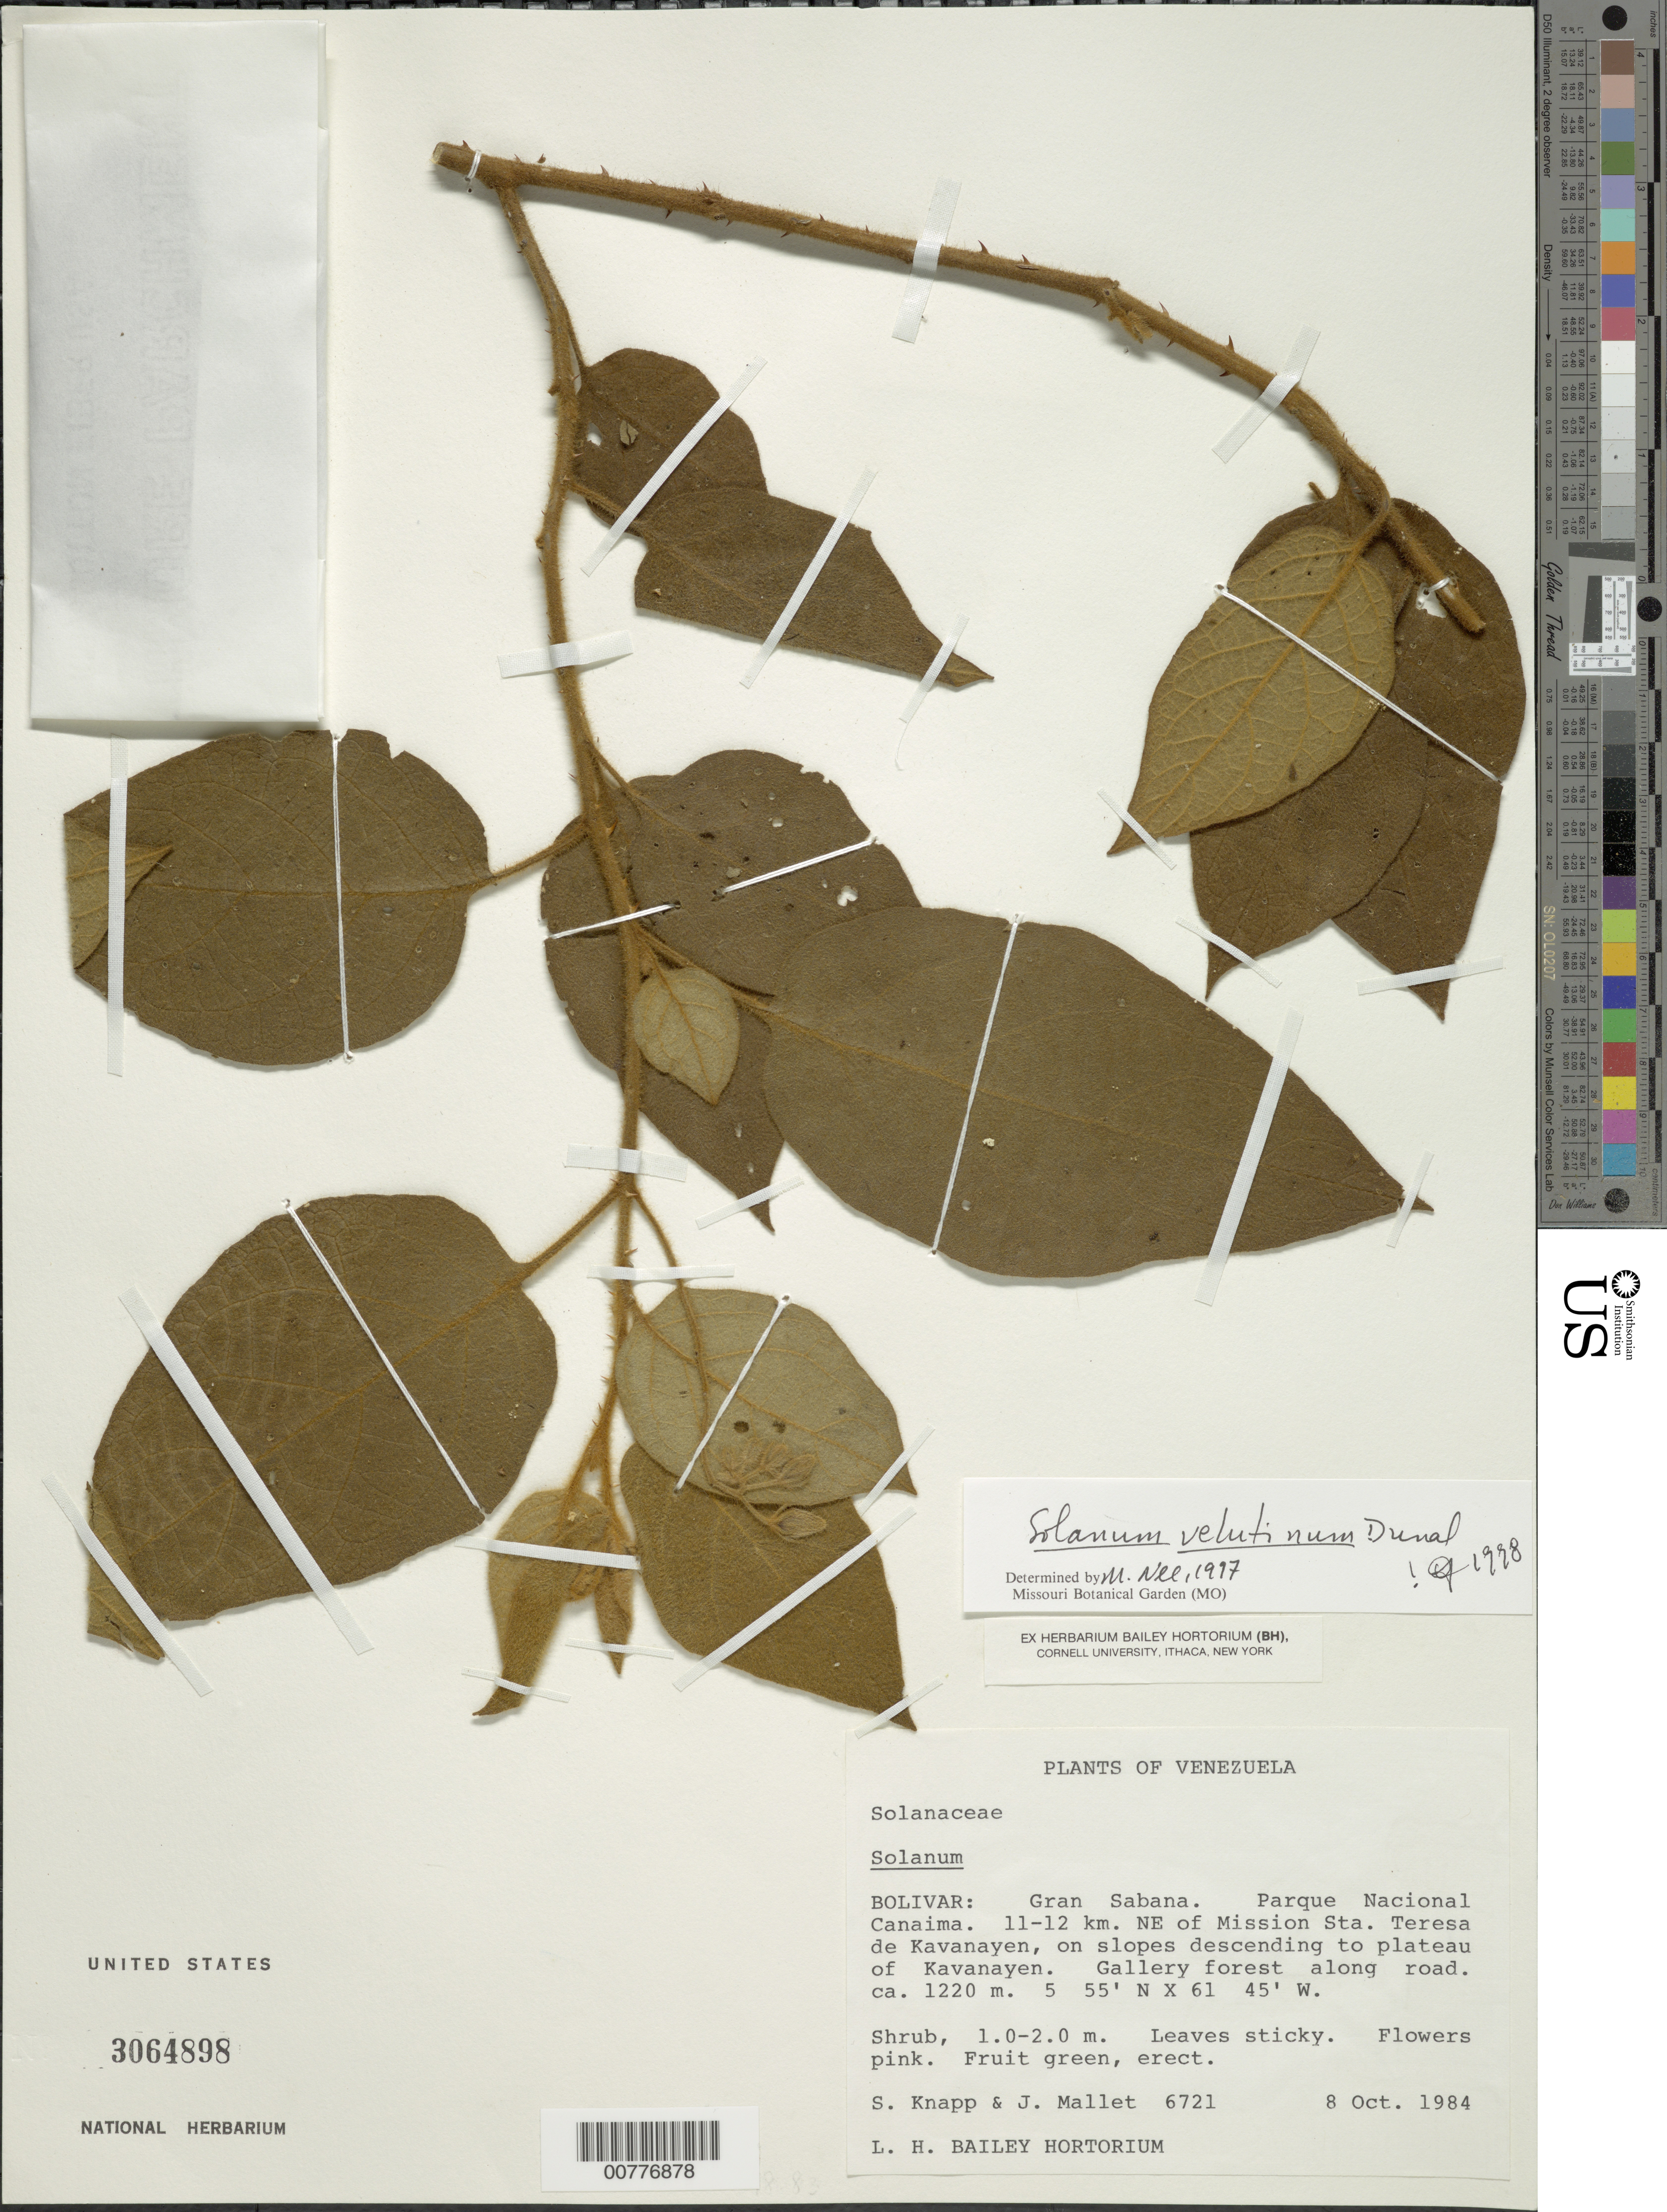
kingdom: Plantae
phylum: Tracheophyta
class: Magnoliopsida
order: Solanales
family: Solanaceae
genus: Solanum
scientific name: Solanum velutinum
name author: Dunal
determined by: Nee, Michael H.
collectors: S. Knapp & J. Mallet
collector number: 6721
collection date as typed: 10 Oct 1984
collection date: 1984-10-10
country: Venezuela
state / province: Bolívar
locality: Gran Sabana, Parque Nacional Canaima, 11-12 km NE of Mission Sta. Teresa de Kavanayen, slopes to Kavanayen plateau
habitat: Gallery forest along road.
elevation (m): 1220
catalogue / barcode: US 3064898